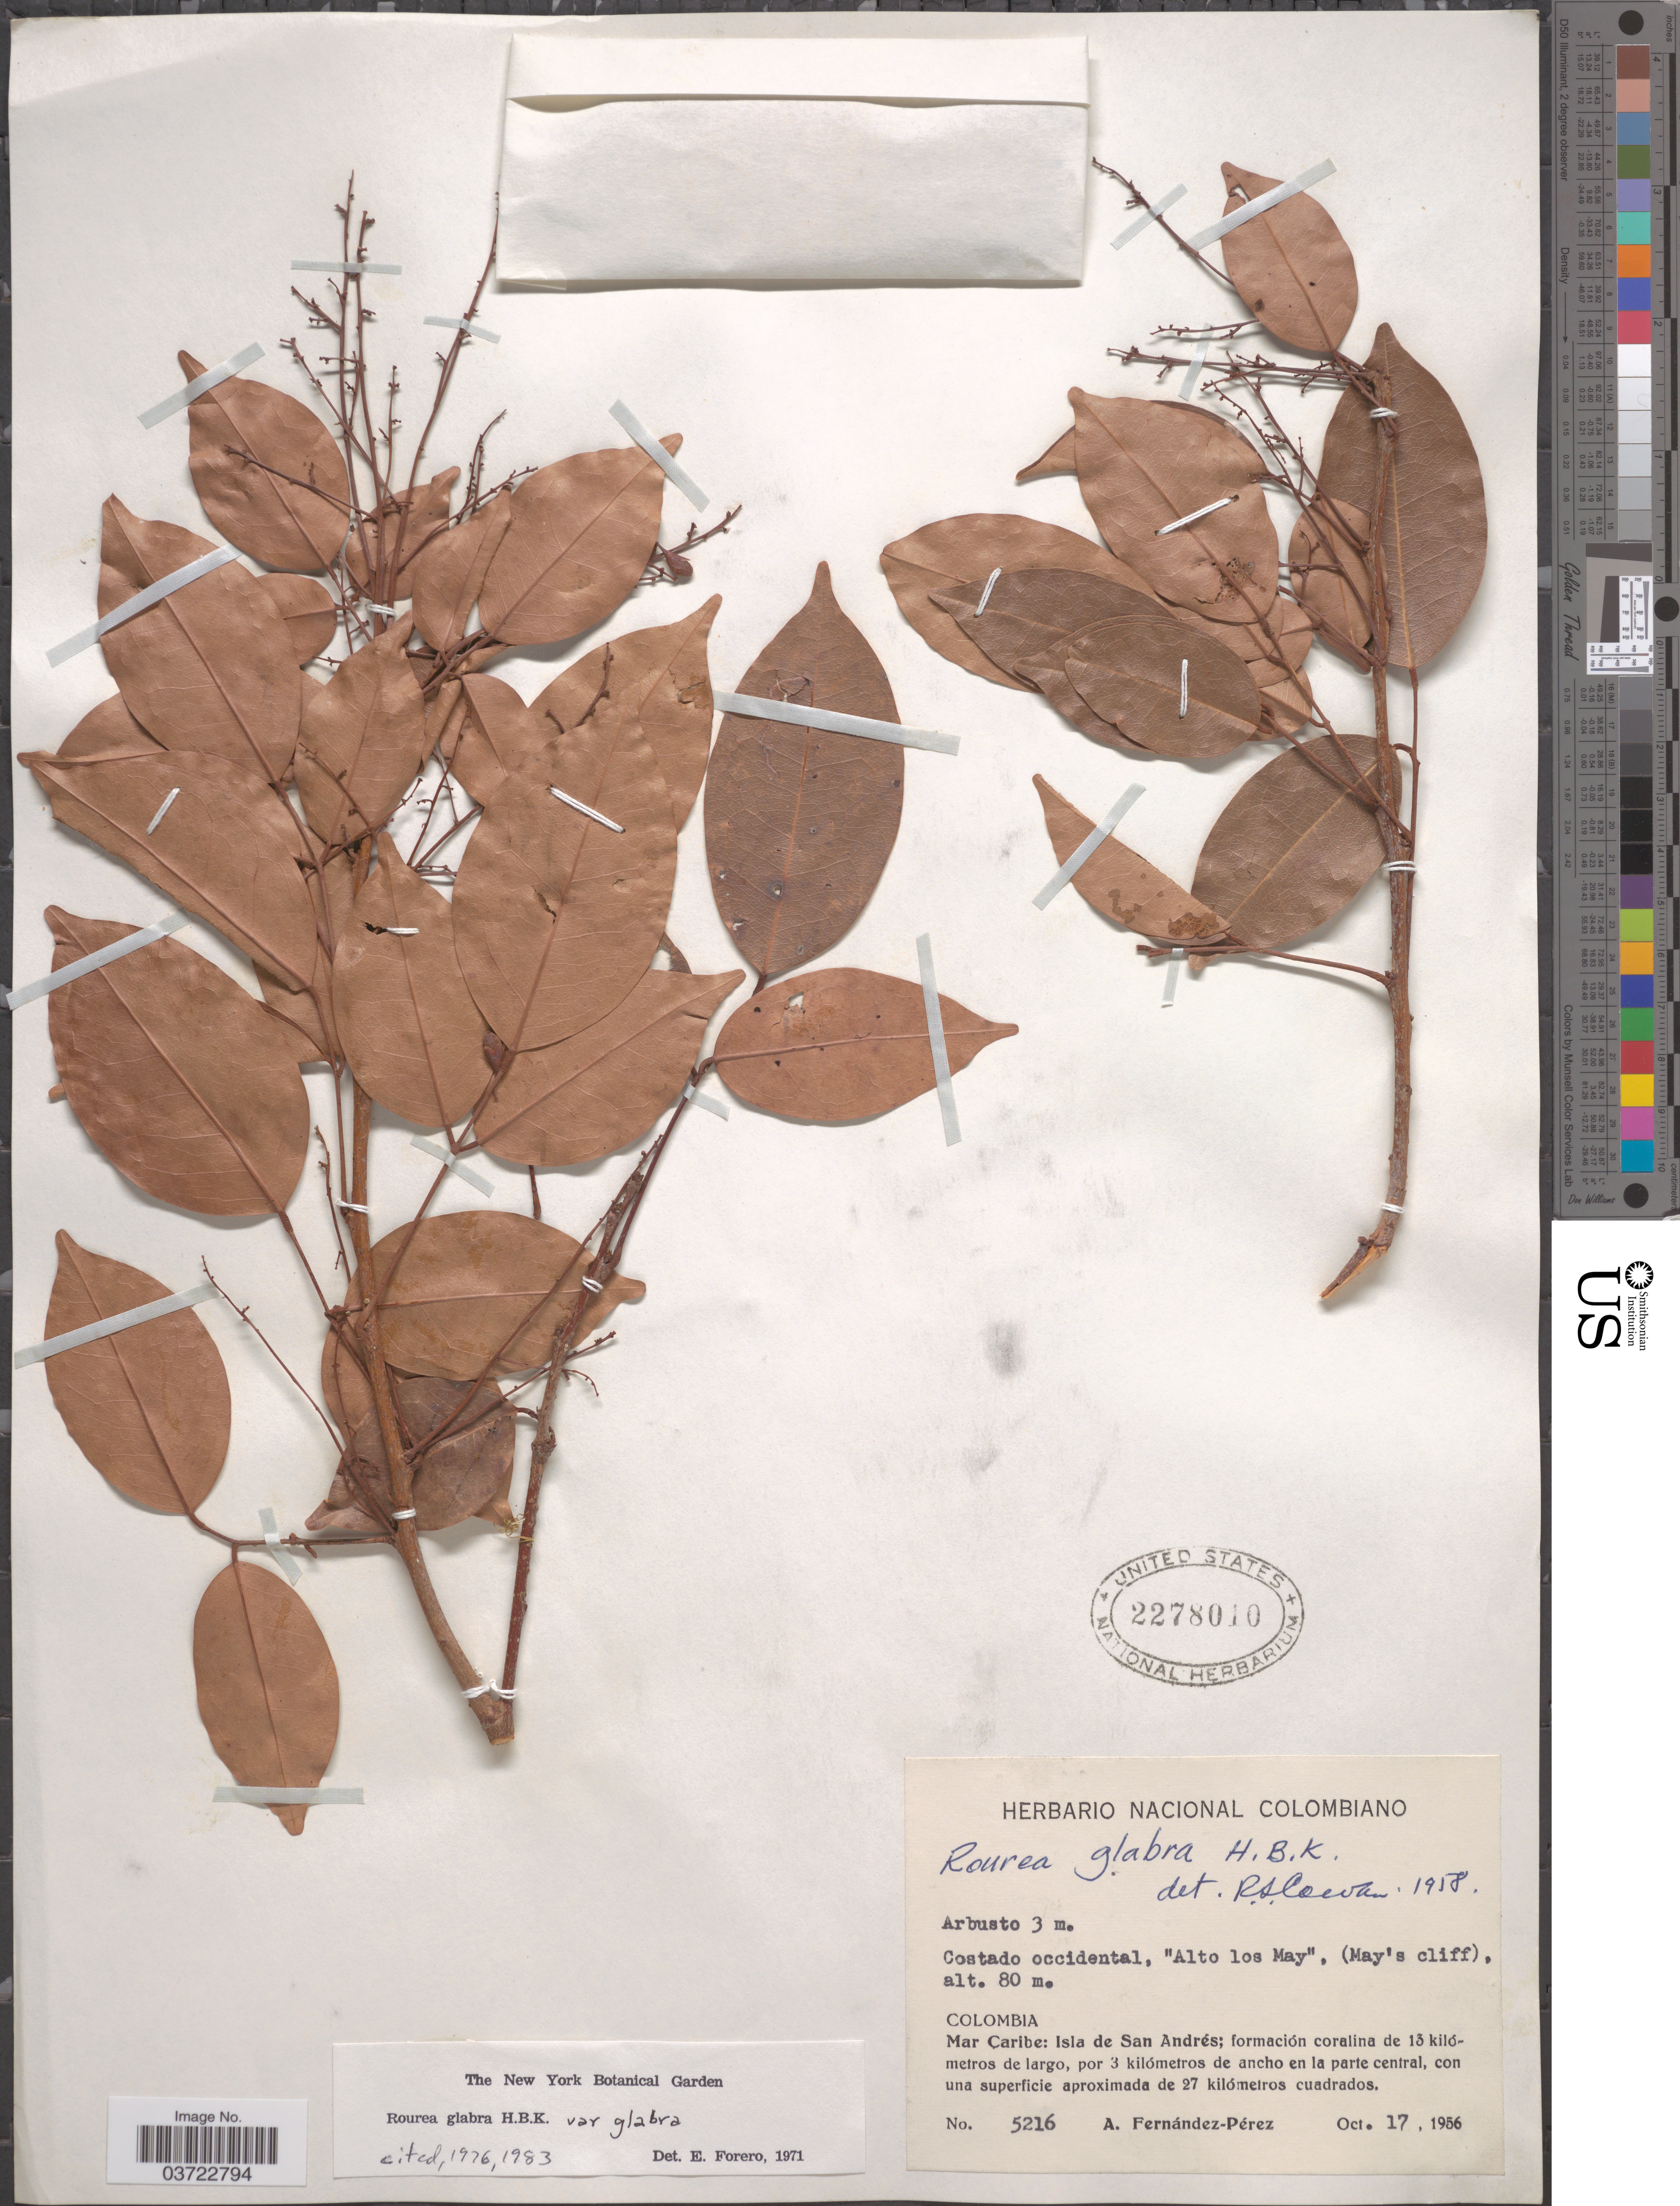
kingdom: Plantae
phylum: Tracheophyta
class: Magnoliopsida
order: Oxalidales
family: Connaraceae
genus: Rourea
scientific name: Rourea glabra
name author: Kunth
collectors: A. Dugand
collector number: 5216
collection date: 1956-10-17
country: Colombia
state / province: San Andres y Providencia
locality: Costado occidental, "Alto de los May", (May's cliff). Mar Caribe: Isla de San Andrés.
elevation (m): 80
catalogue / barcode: US 2278010